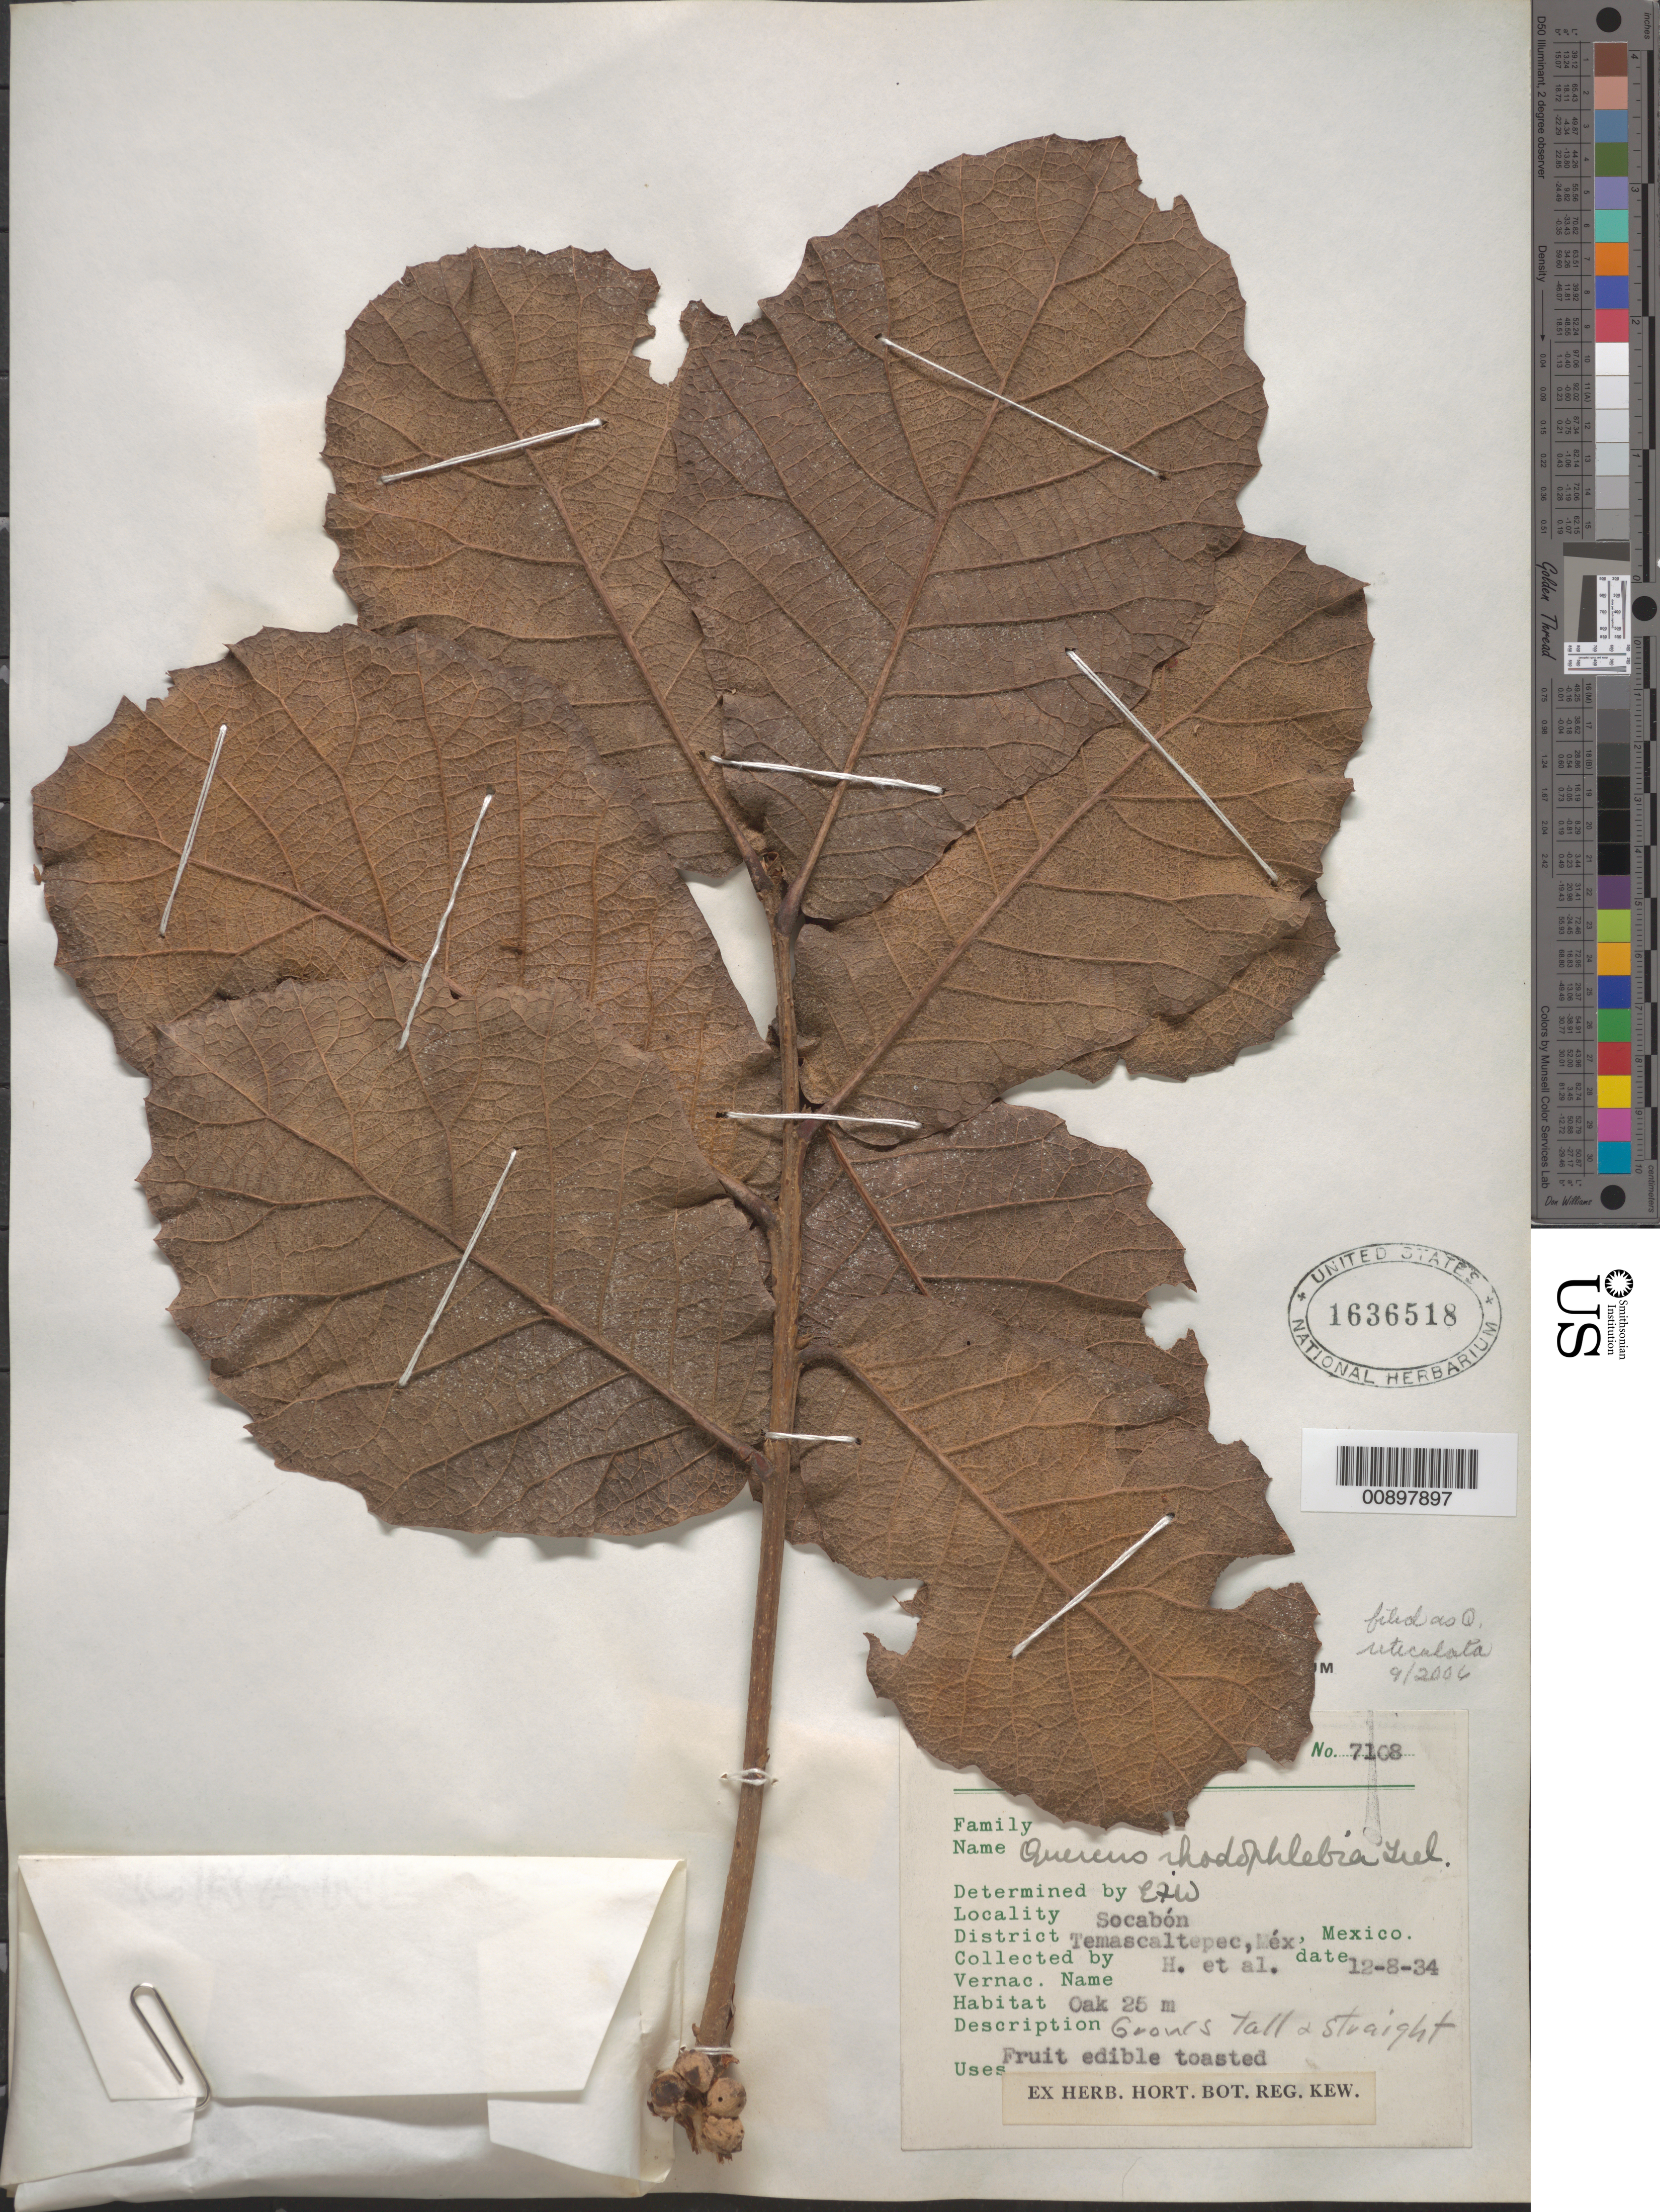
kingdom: Plantae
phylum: Tracheophyta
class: Magnoliopsida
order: Fagales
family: Fagaceae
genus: Quercus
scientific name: Quercus reticulata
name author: Humb. & Bonpl.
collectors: G. B. Hinton & et al.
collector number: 7108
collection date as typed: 08 Dec 1934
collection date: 1934-12-08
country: Mexico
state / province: México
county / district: Temascaltepec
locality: Socabón, District Temascaltepec, State of México.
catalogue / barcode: US 1636518